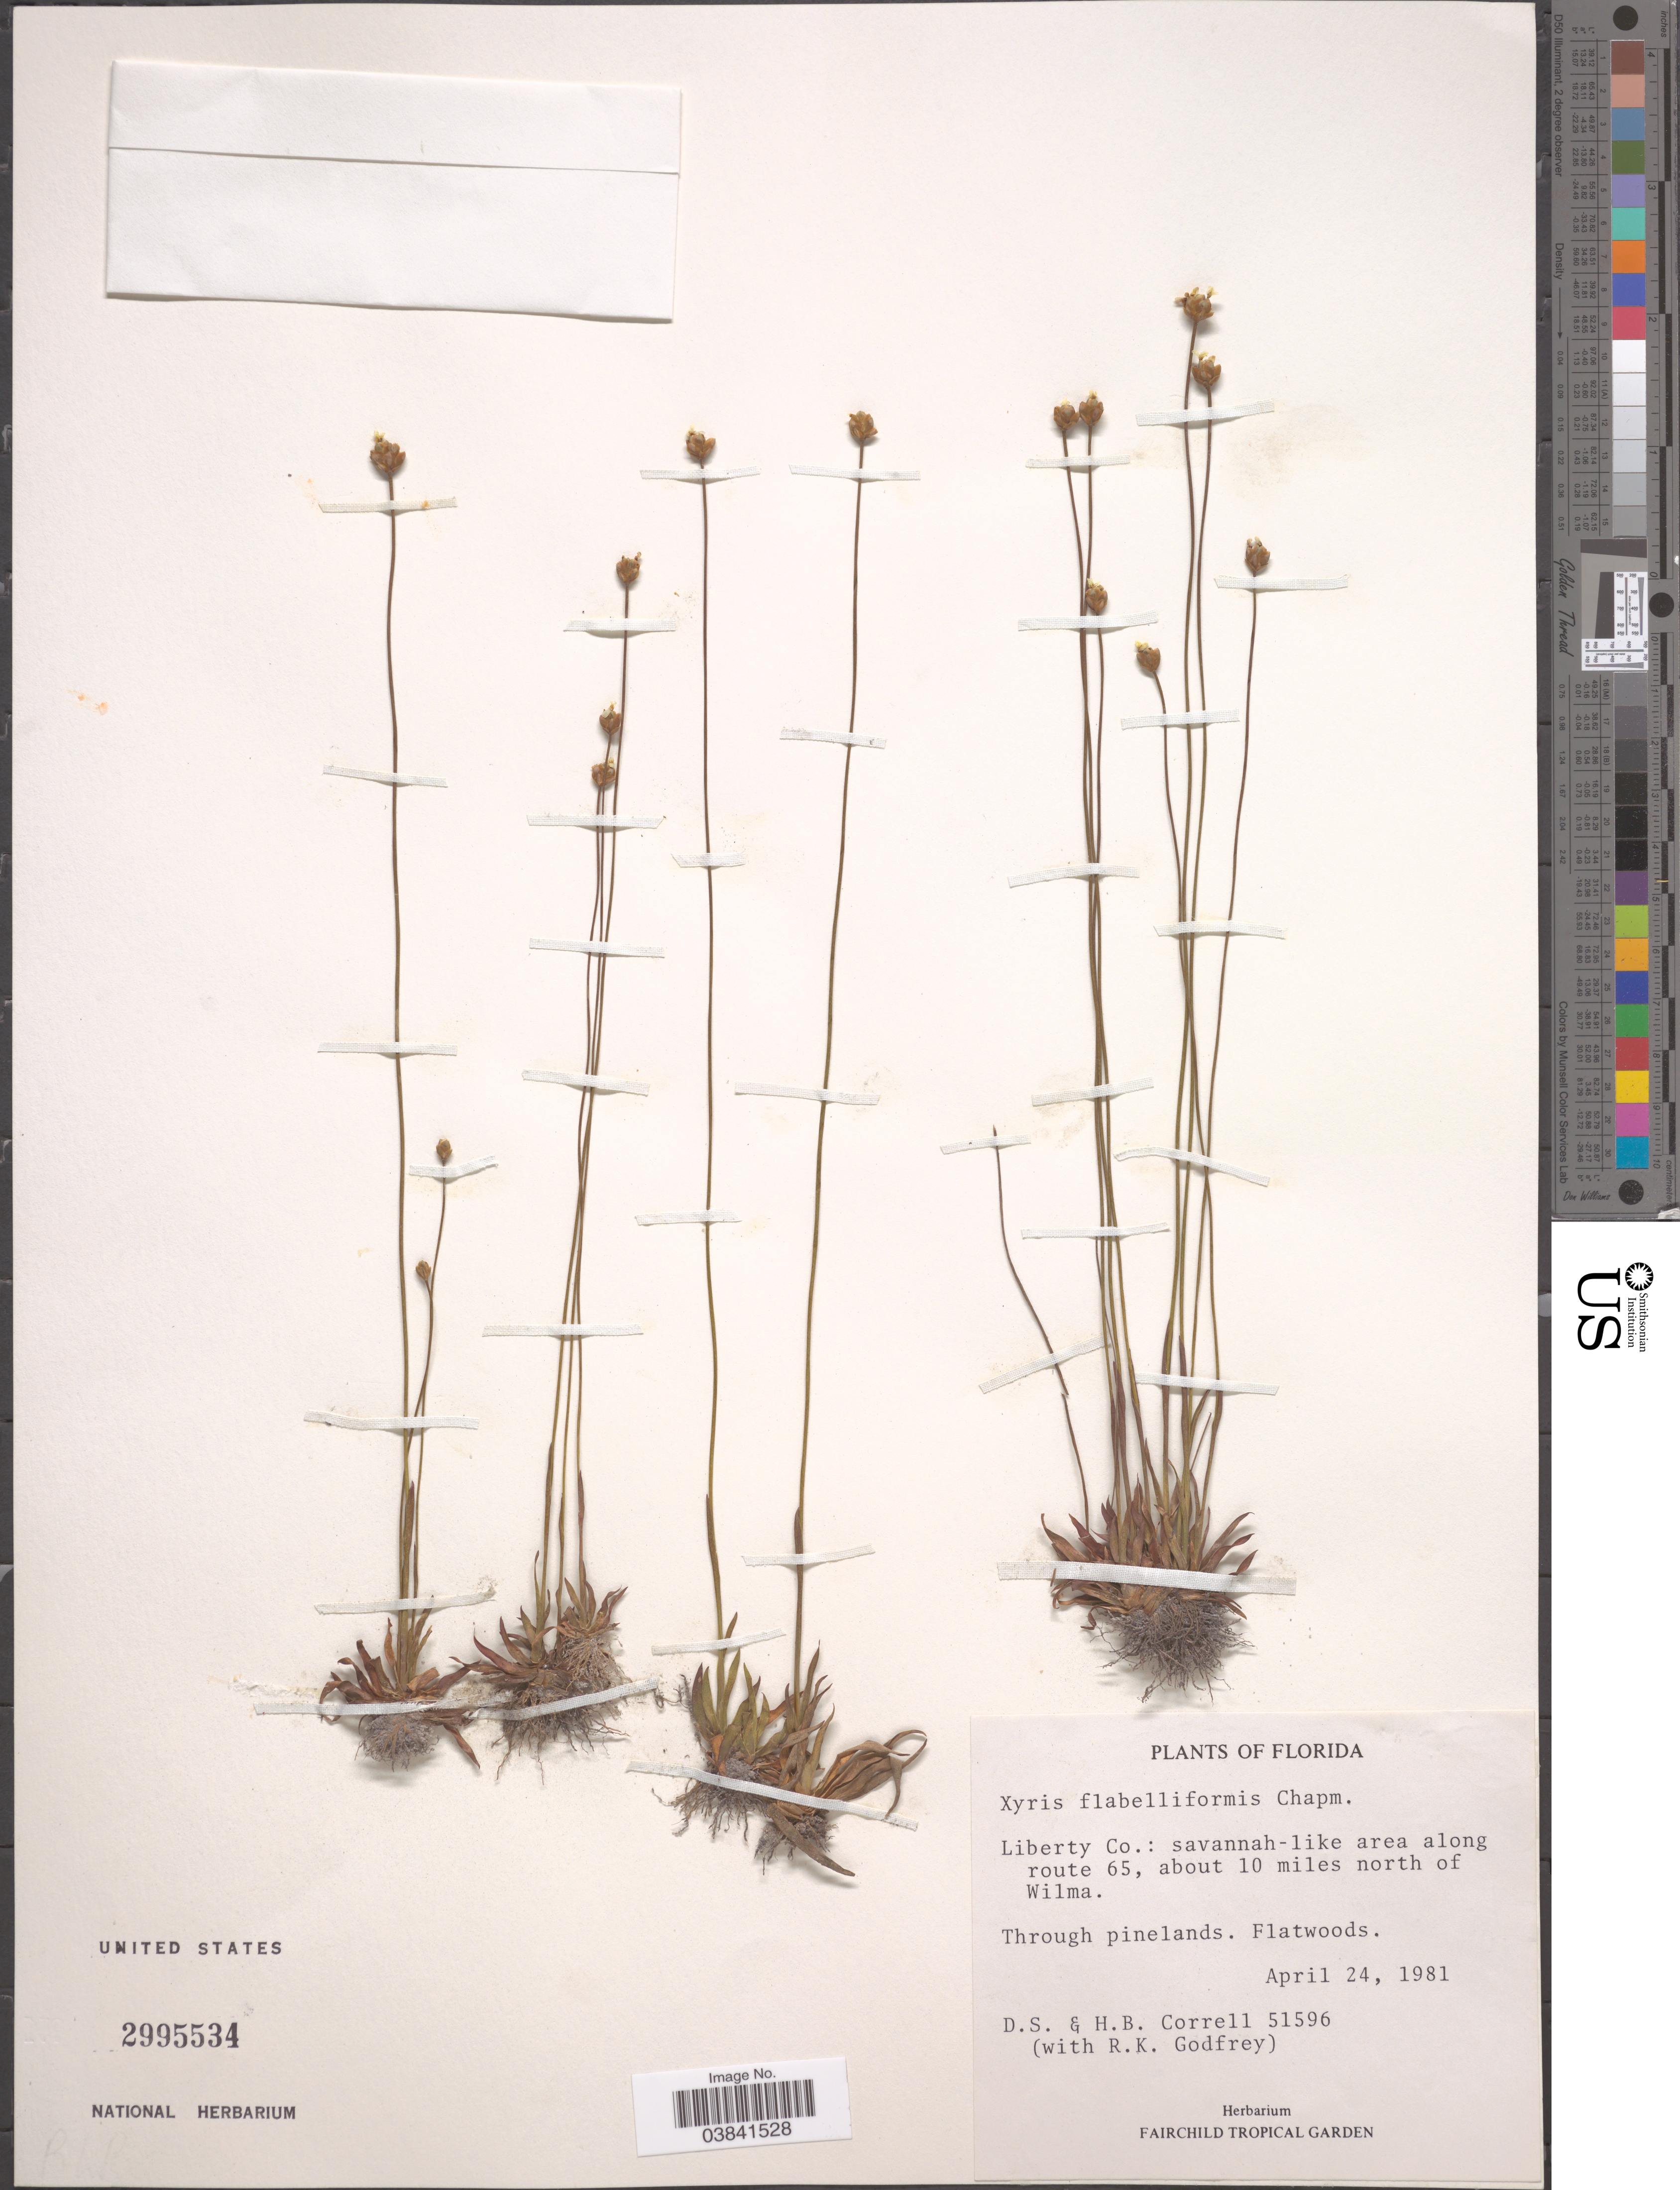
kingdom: Plantae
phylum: Tracheophyta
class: Liliopsida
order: Poales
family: Xyridaceae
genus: Xyris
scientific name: Xyris flabelliformis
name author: Chapm.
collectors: D. S. Correll, H. Correll & R. K. Godfrey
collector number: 51596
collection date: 1981-04-24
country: United States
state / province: Florida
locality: Liberty Co.: savannah-like area along route 65, about 10 miles north of Wilma.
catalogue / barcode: US 2995534